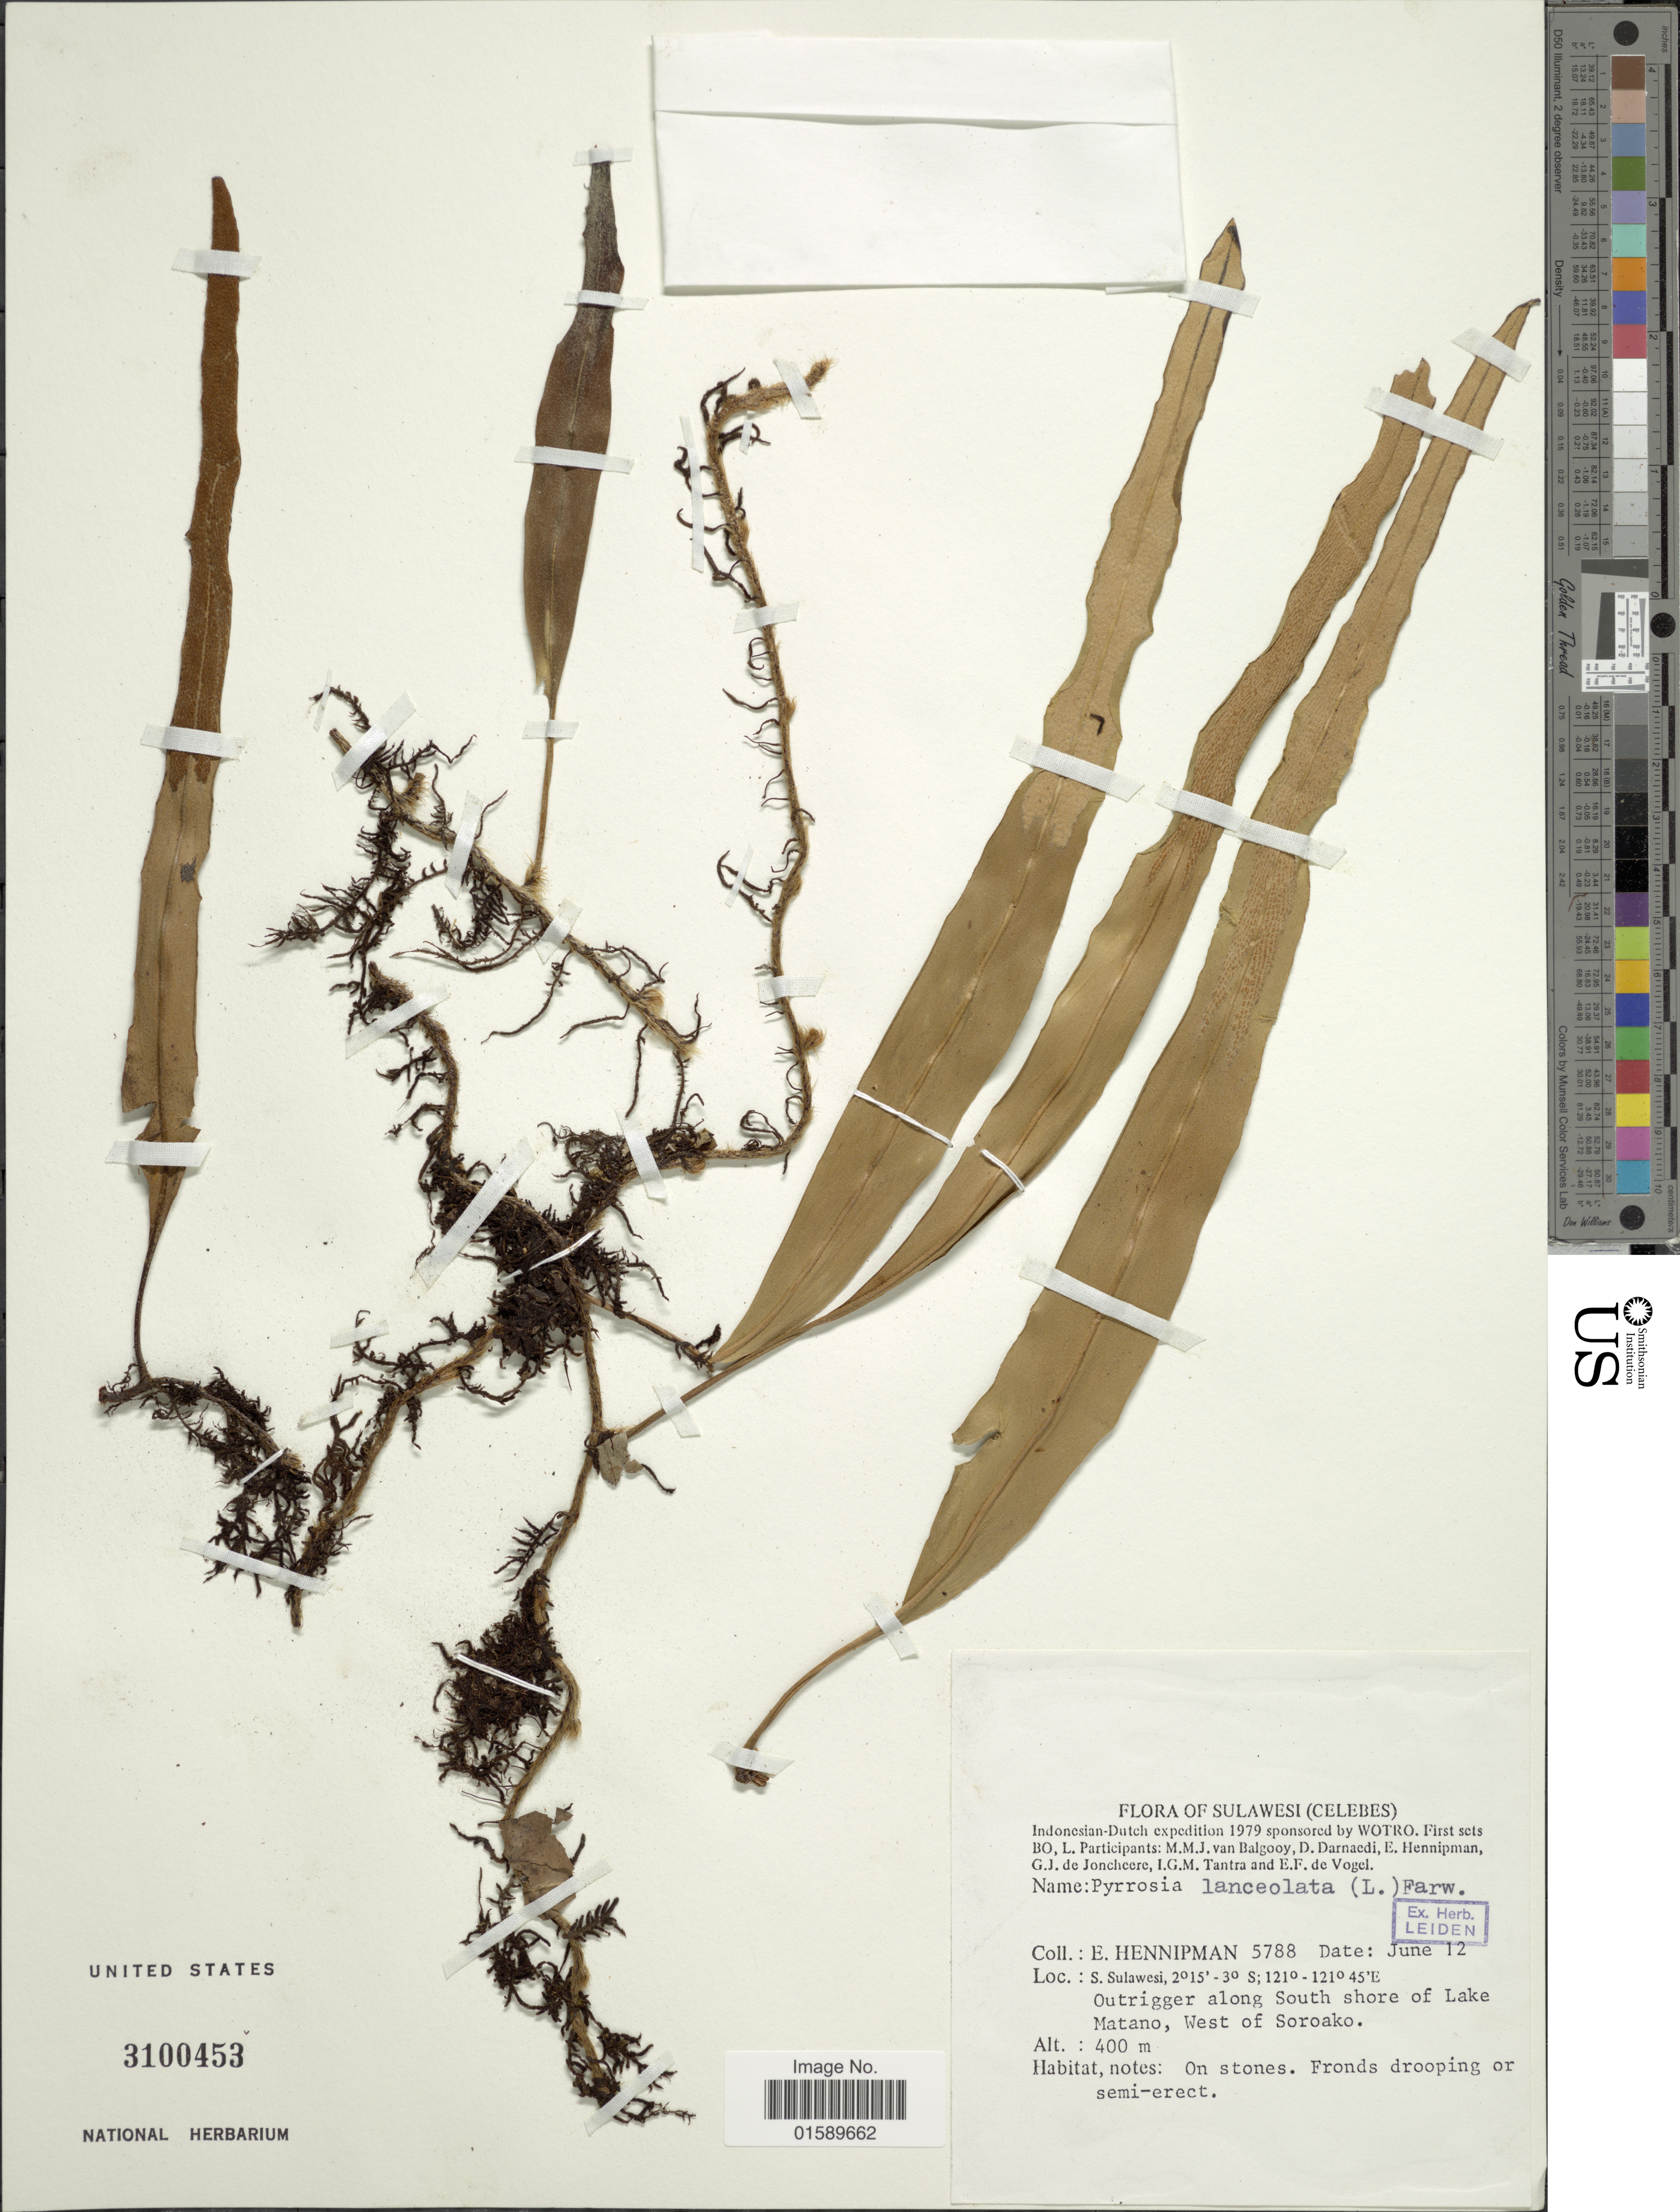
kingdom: Plantae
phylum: Tracheophyta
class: Polypodiopsida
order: Polypodiales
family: Polypodiaceae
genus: Pyrrosia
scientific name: Pyrrosia lanceolata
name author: (L.) Farw.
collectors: E. Hennipman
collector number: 5788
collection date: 1979-06-12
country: Indonesia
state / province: Sulawesi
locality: Sulawesi (Celebes), S. Sulawesi, Outrigger along South shore of Lake Matano, West of Soroako.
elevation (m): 400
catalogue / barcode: US 3100453